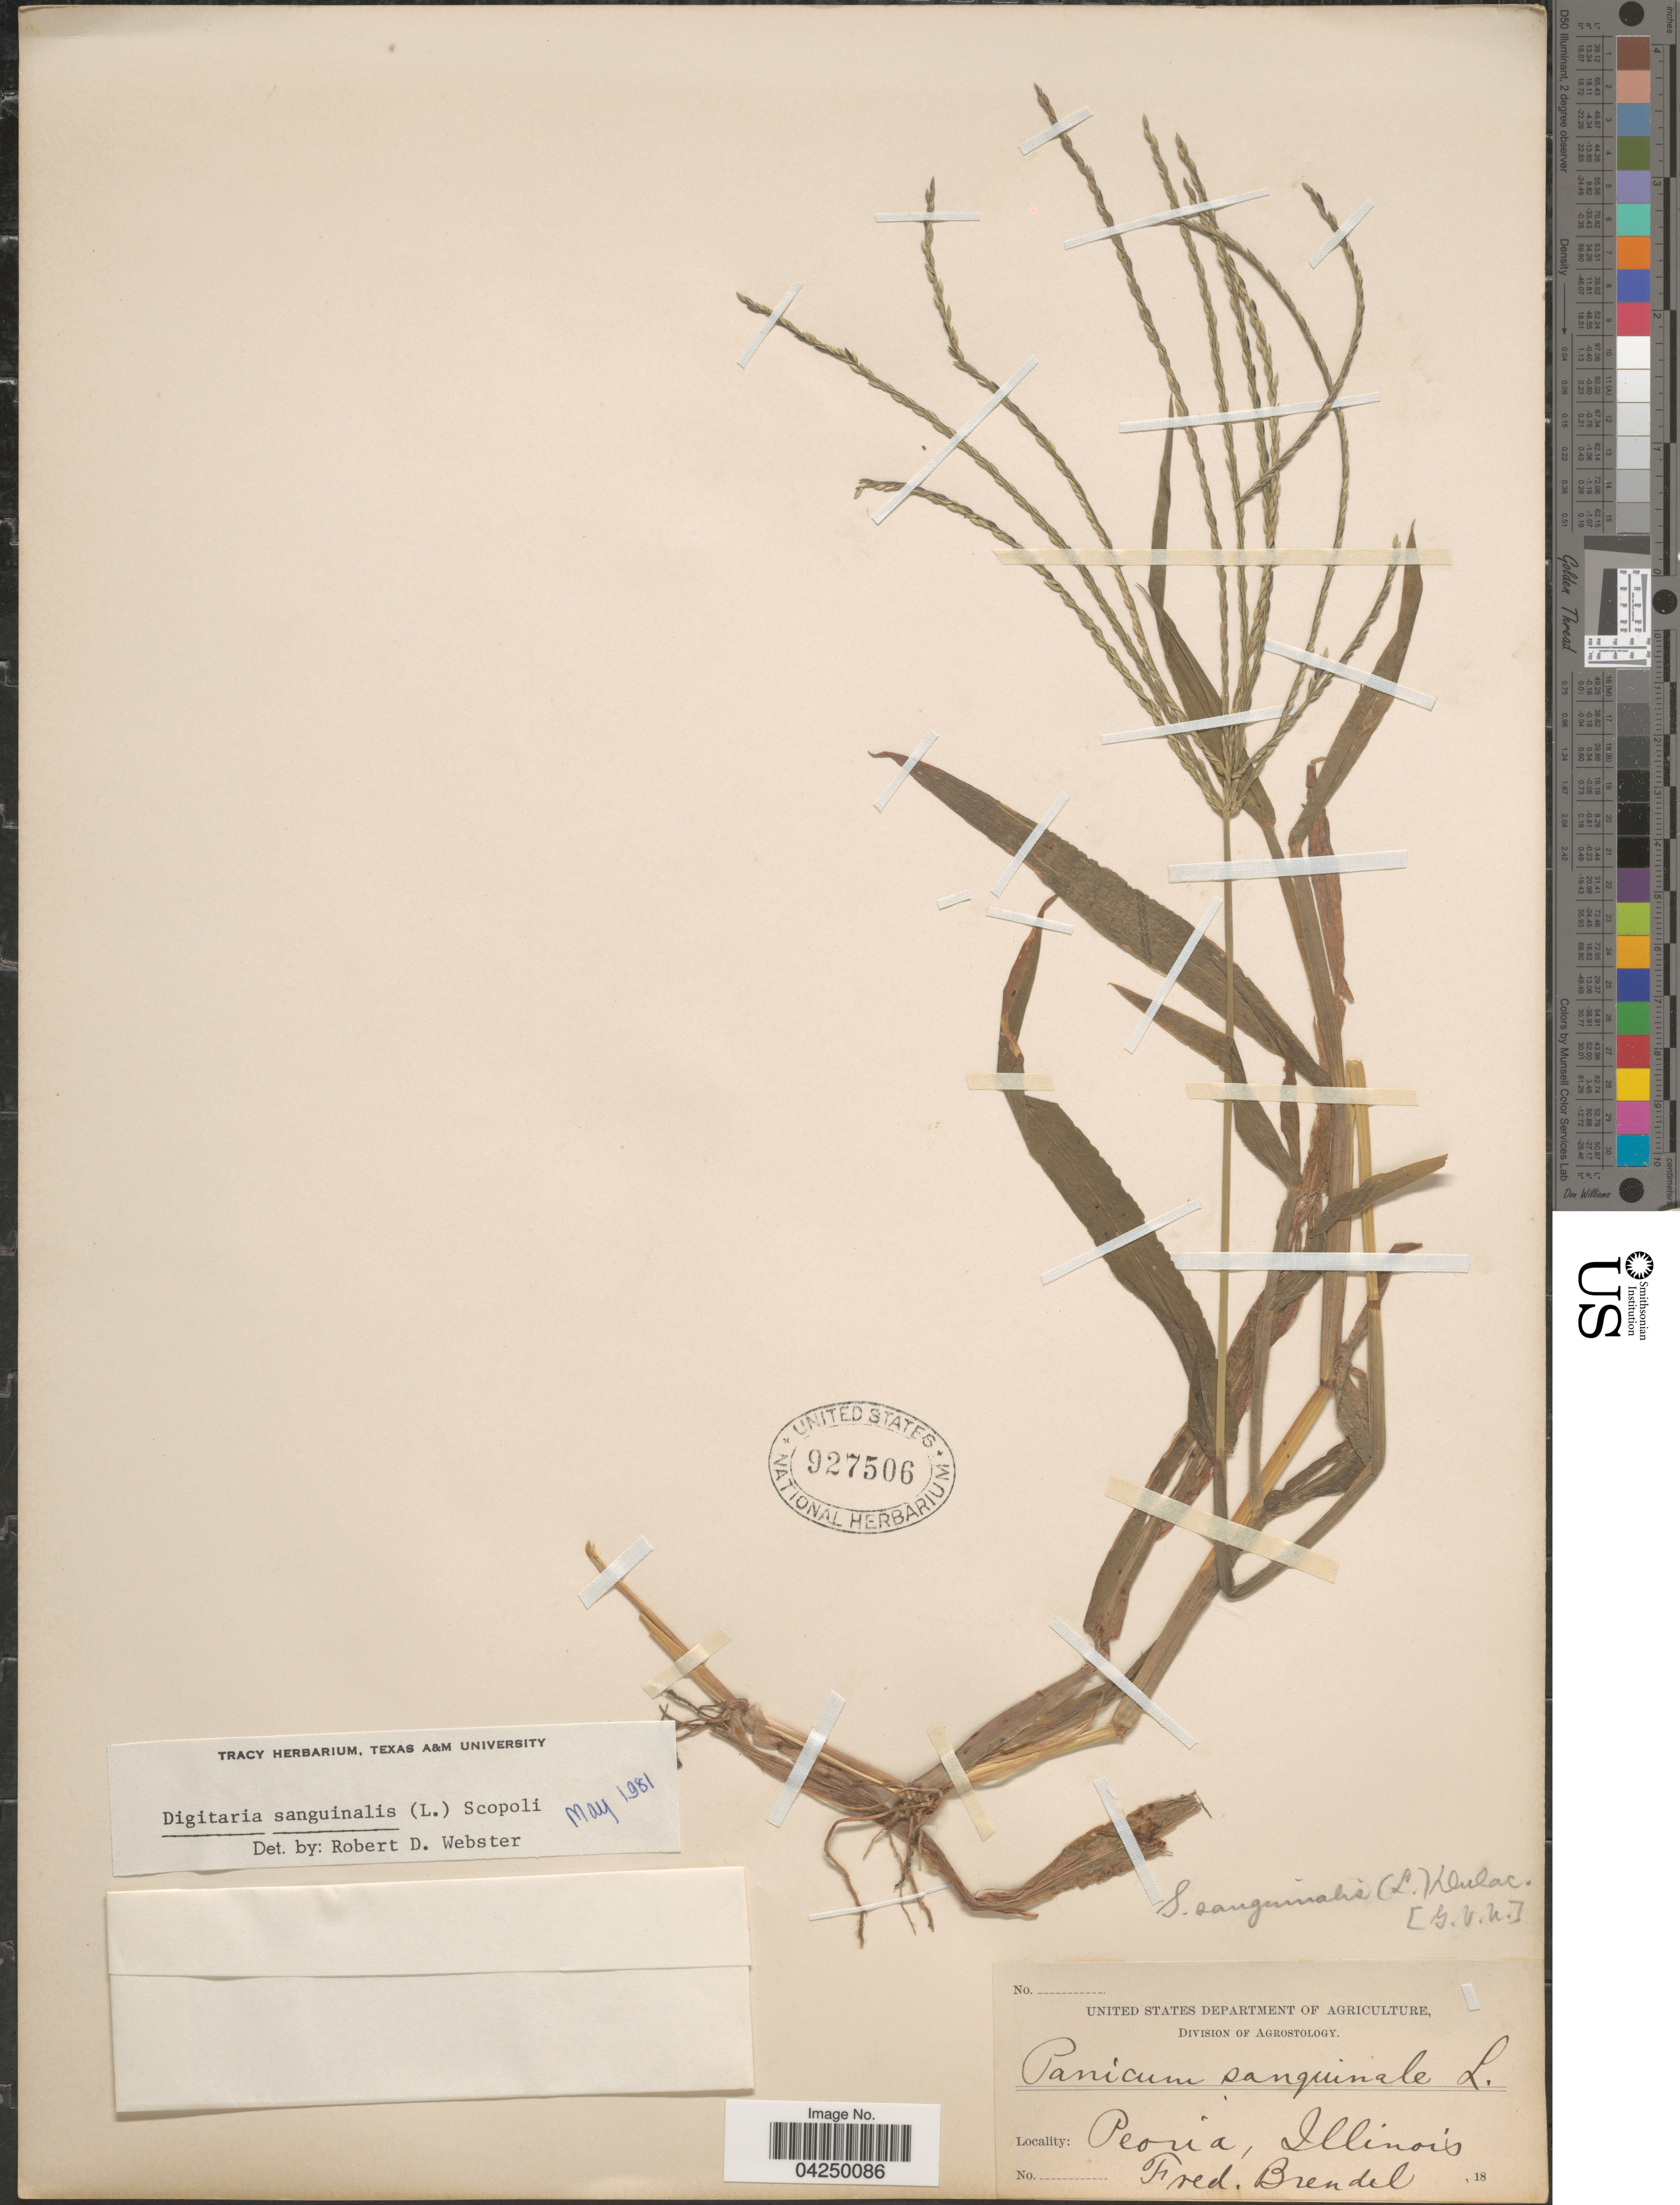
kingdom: Plantae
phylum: Tracheophyta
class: Liliopsida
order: Poales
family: Poaceae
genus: Digitaria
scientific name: Digitaria sanguinalis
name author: (L.) Scop.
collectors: F. Brendel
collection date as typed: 18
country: United States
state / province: Illinois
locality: Peoria.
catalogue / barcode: US 927506